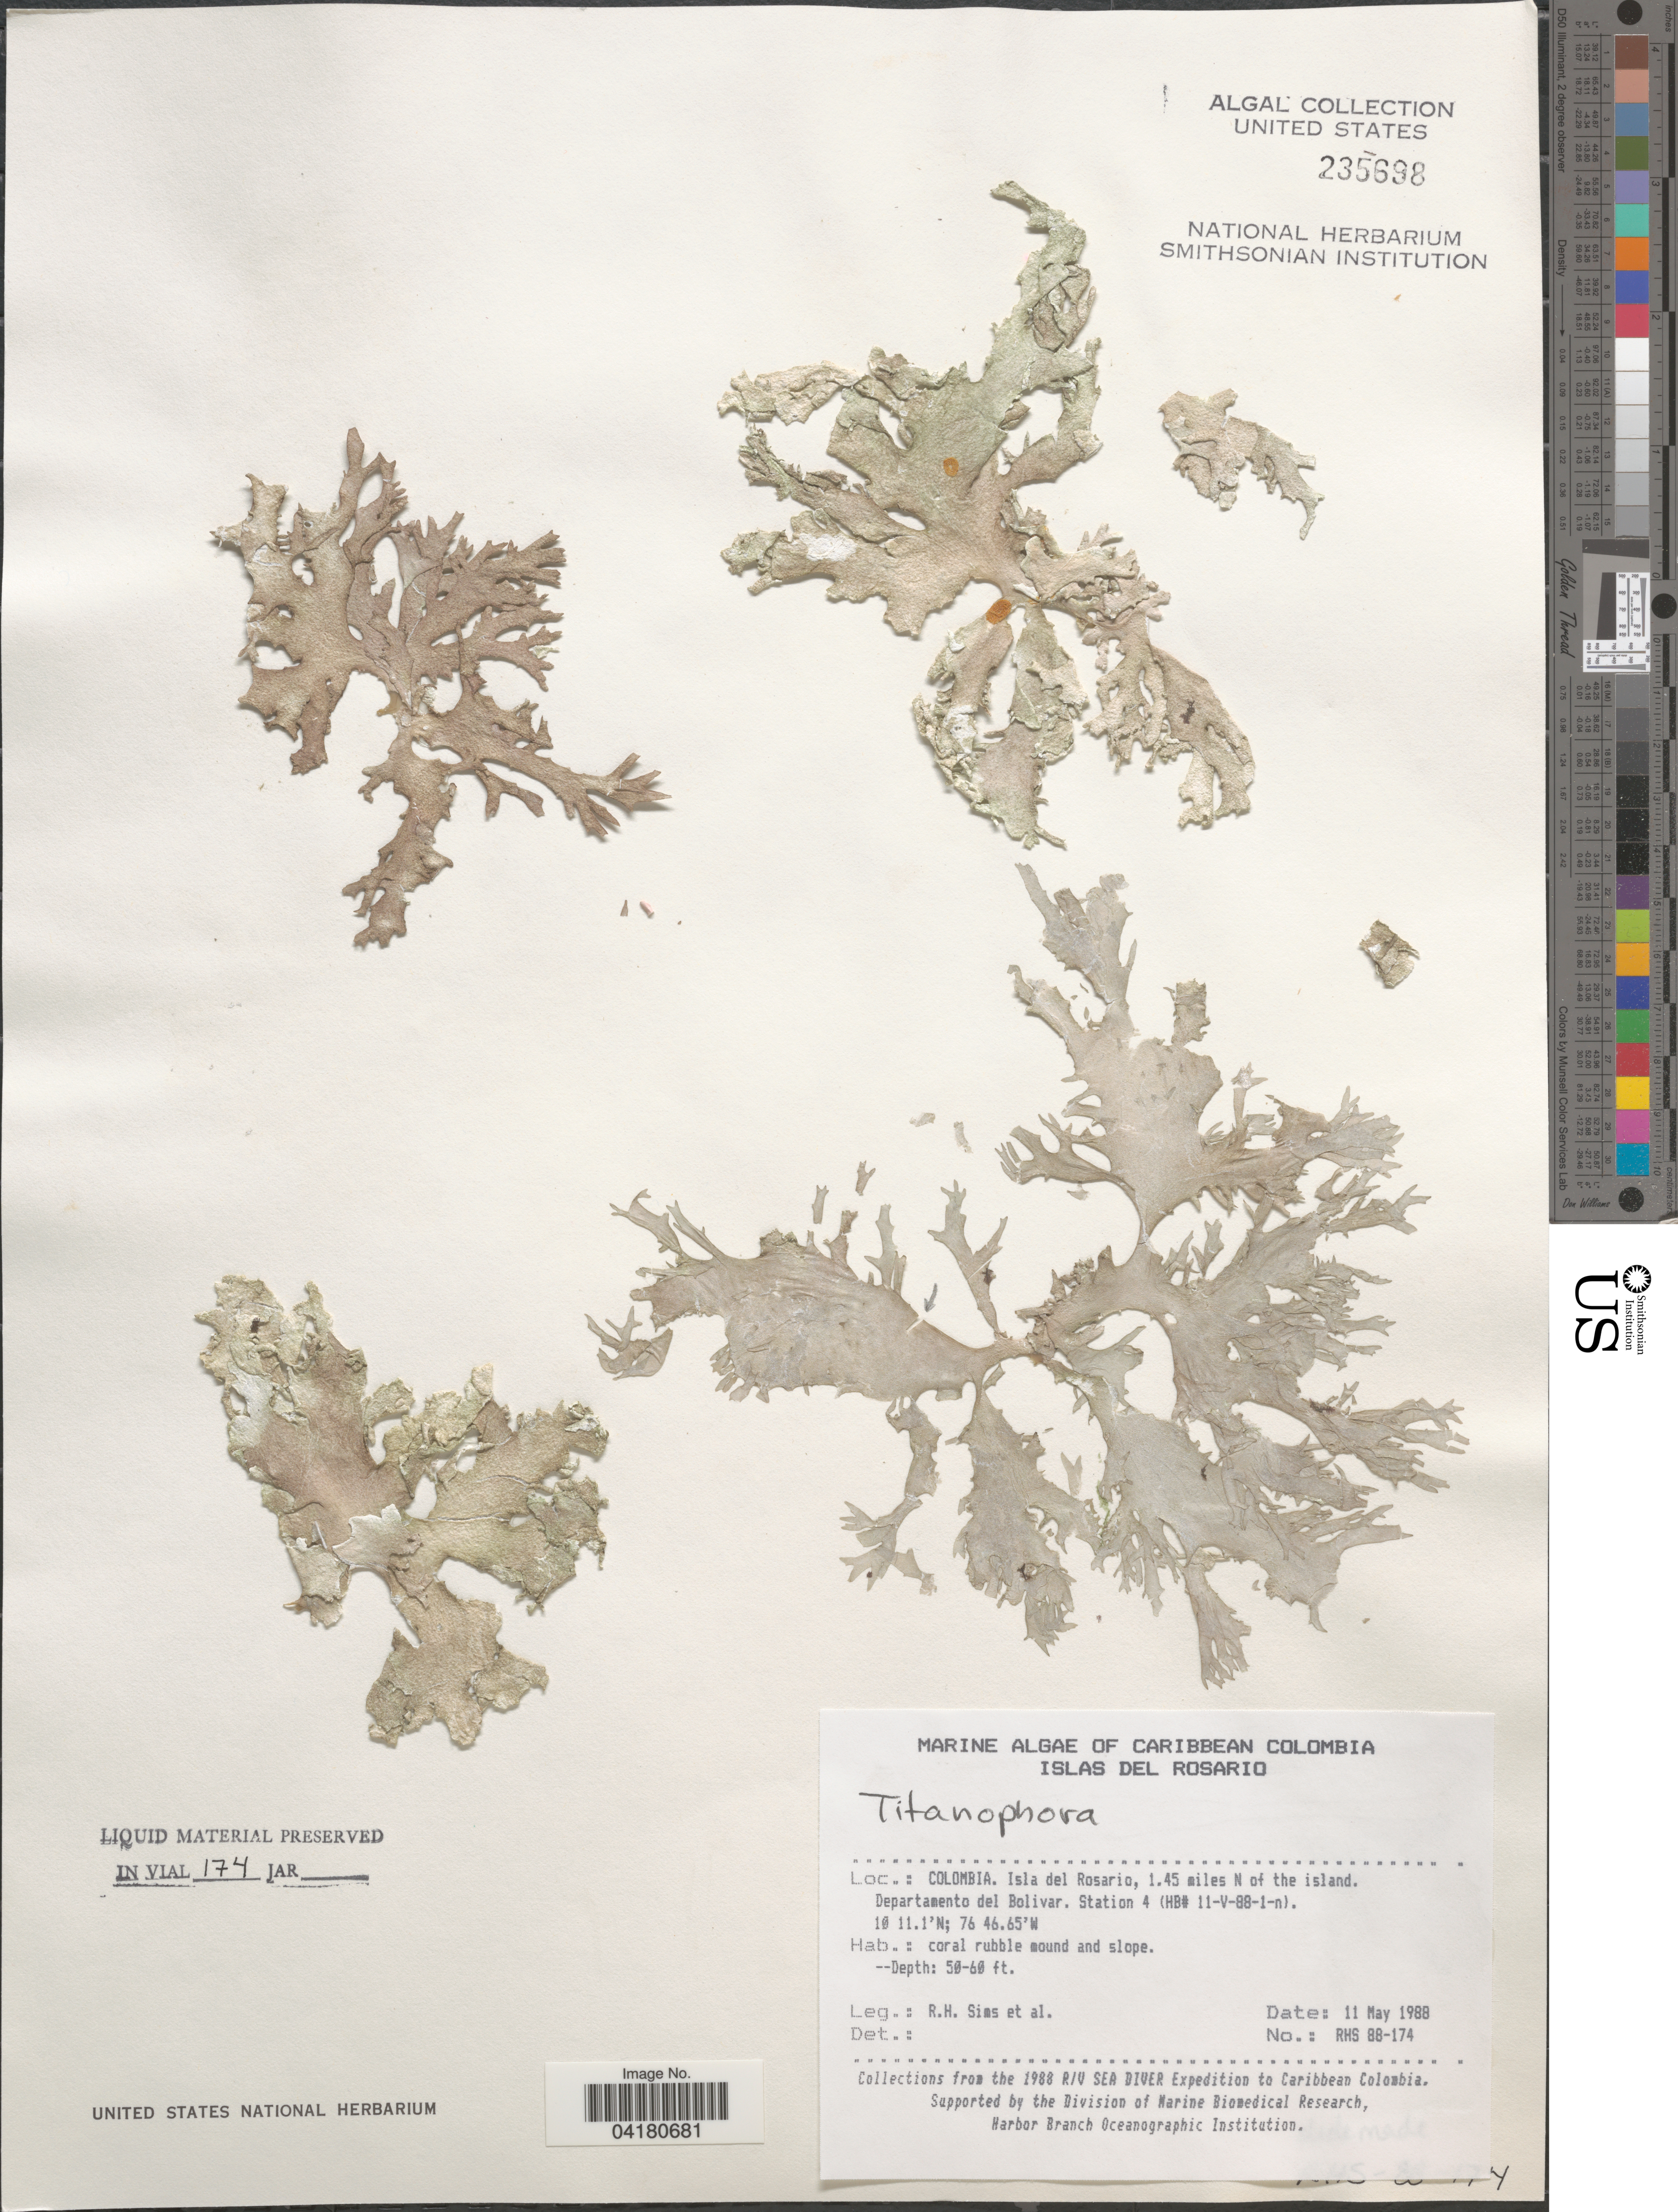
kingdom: Plantae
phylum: Rhodophyta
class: Florideophyceae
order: Nemastomatales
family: Schizymeniaceae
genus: Titanophora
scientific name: Titanophora sp.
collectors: R. H. Sims & et al.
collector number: RHS88-174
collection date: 1988-05-11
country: Colombia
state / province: Bolívar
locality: Caribbean Colombia. Isla del Rosario, 1.45 miles N of the island. Departamento del Bolivar. Station 4 (HB# 11-V-88-1-n). The 1988 R/V Sea Diver Expedition to Caribbean Colombia.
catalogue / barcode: US 235698